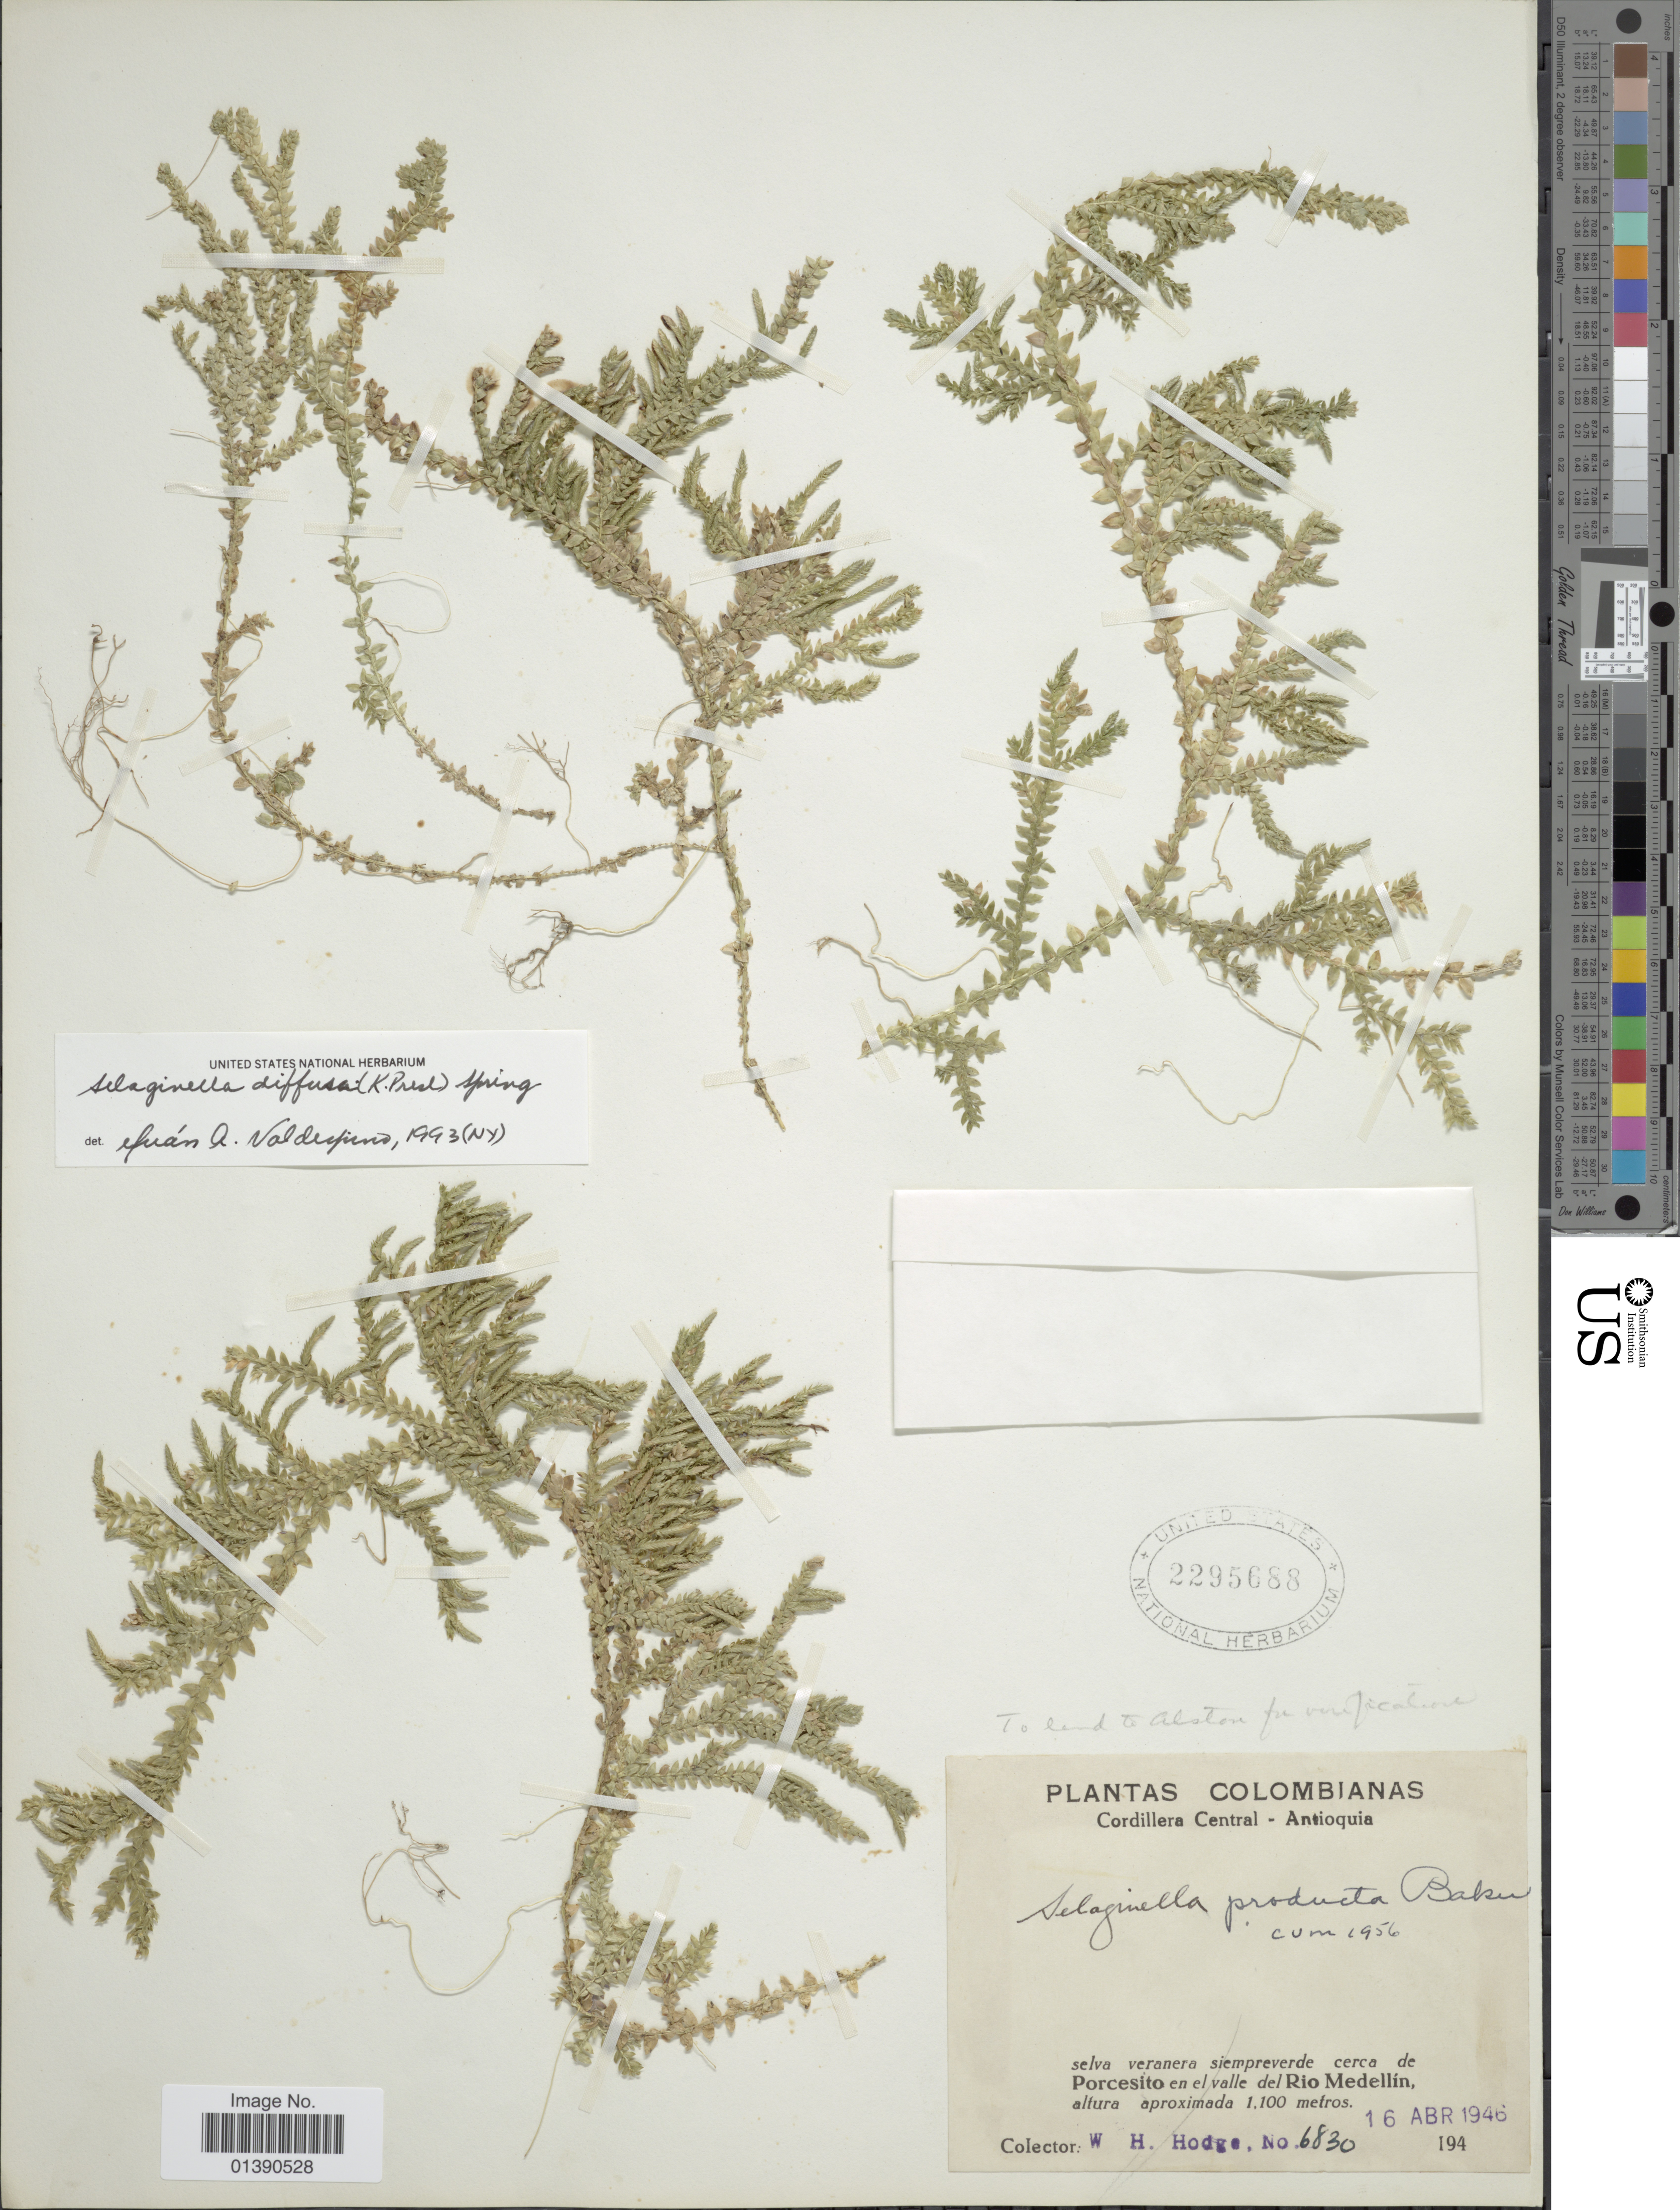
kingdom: Plantae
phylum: Tracheophyta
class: Lycopodiopsida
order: Selaginellales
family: Selaginellaceae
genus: Selaginella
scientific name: Selaginella diffusa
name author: (C. Presl) Spring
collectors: W. Hodge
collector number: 6830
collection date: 1946-04-16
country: Colombia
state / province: Antioquia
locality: Cordillera Central, selva veranera siempreverde cerca de Porcesito en el valle del Rio Medlin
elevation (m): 1100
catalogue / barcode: US 2295688